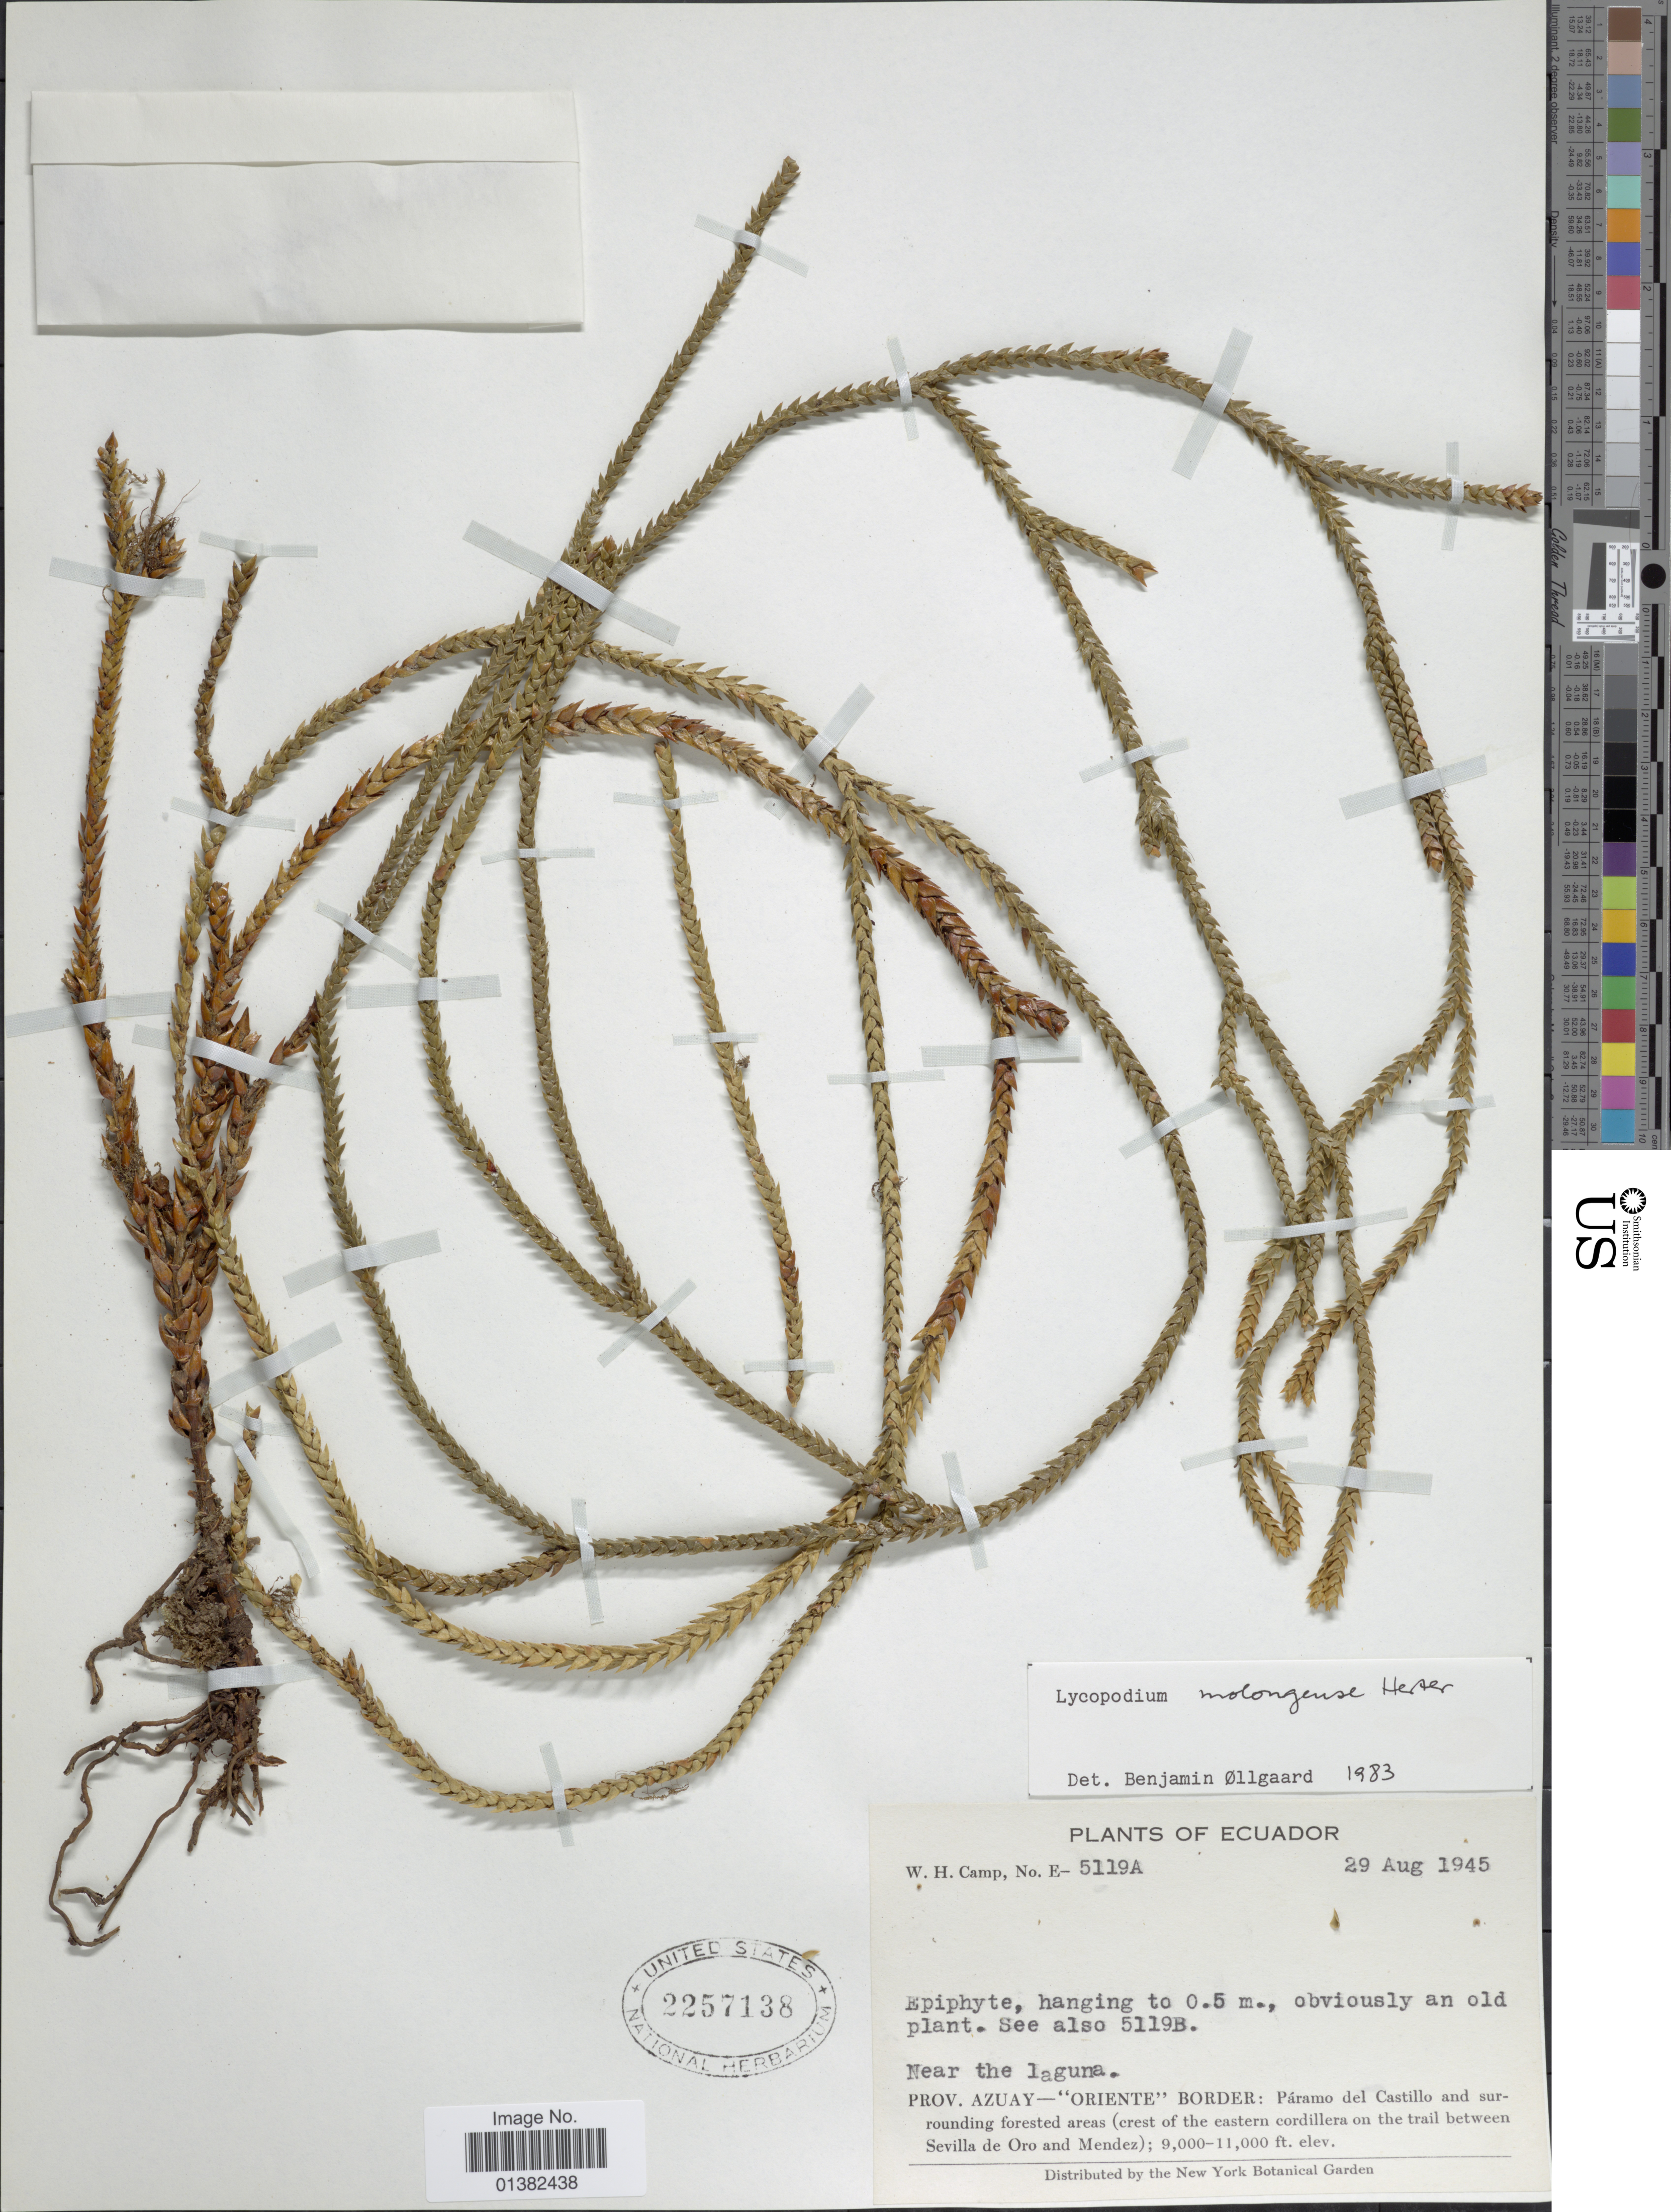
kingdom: Plantae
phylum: Tracheophyta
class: Lycopodiopsida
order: Lycopodiales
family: Lycopodiaceae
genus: Phlegmariurus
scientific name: Phlegmariurus echinatus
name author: (Spring) B. Øllg.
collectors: W. H. Camp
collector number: E-5119A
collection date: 1945-08-29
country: Ecuador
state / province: Azuay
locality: Oriente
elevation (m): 2743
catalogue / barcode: US 2257138